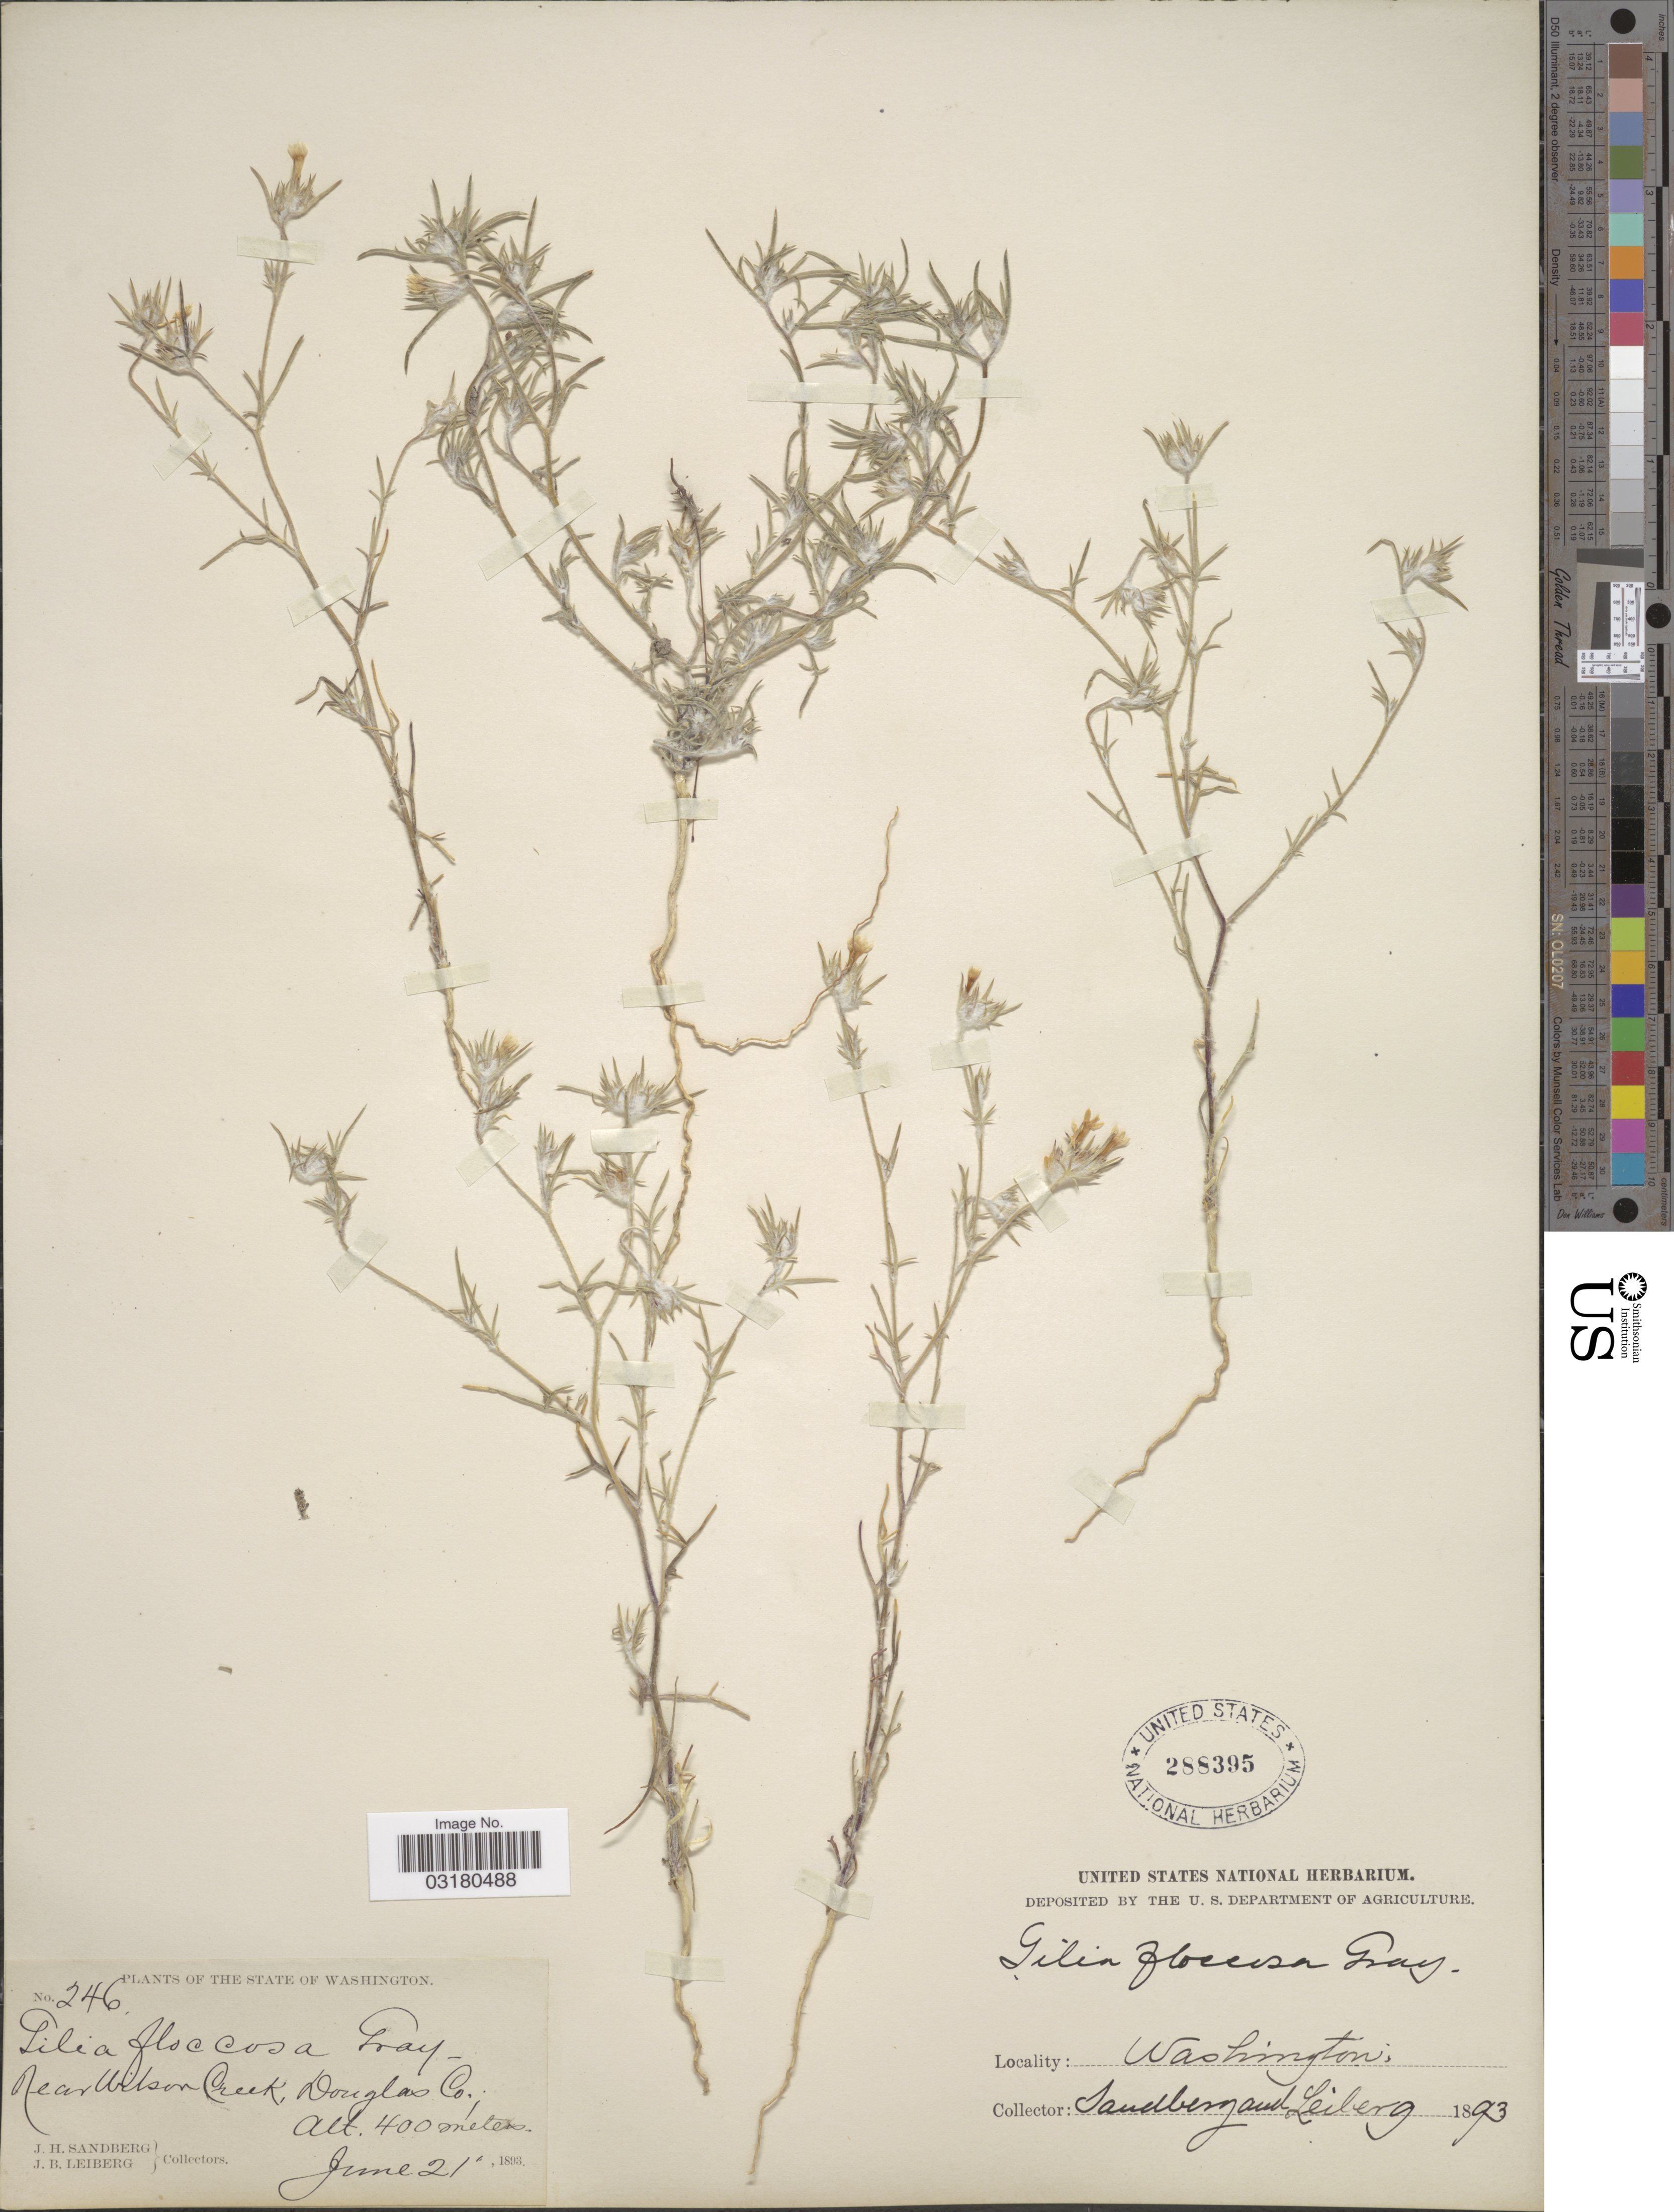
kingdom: Plantae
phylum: Tracheophyta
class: Magnoliopsida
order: Ericales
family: Polemoniaceae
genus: Eriastrum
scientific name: Eriastrum wilcoxii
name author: (A. Nelson) H. Mason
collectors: J. H. Sandberg & J. B. Leiberg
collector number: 246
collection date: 1893-06-21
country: United States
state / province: Washington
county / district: Douglas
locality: Near Wilson Creek, Douglas Co.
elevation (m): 400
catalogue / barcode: US 288395